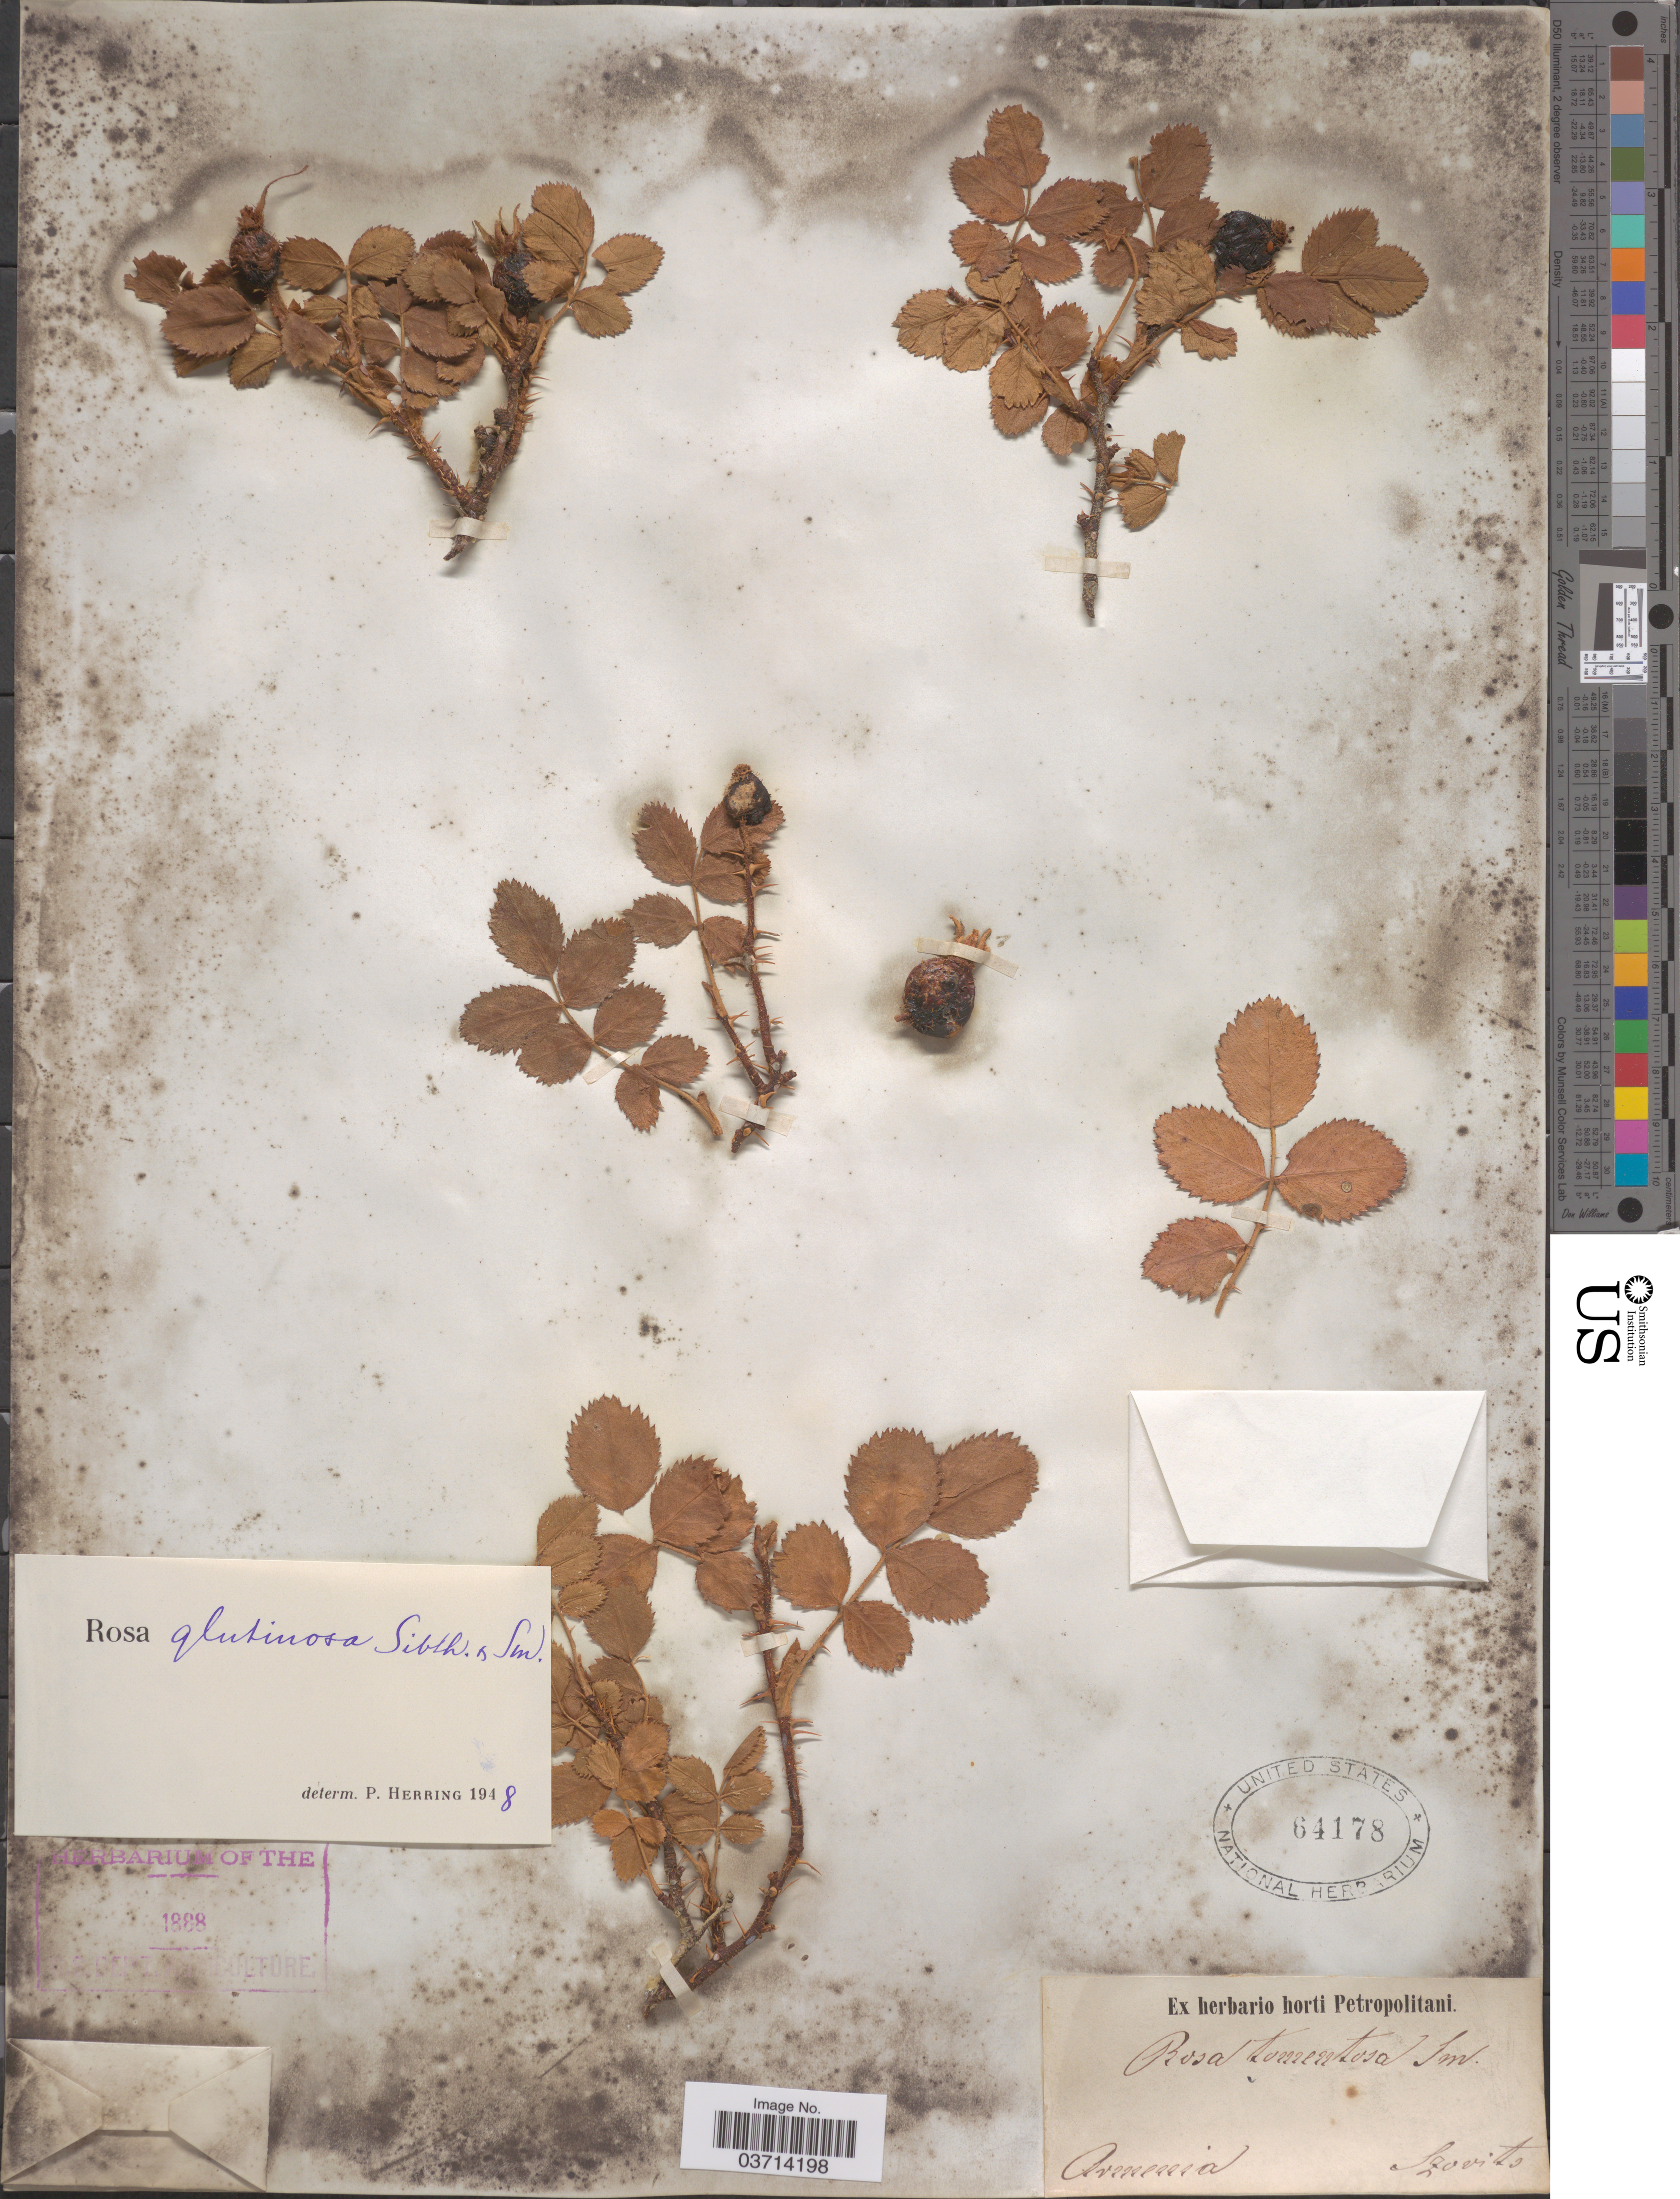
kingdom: Plantae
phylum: Tracheophyta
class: Magnoliopsida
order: Rosales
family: Rosaceae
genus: Rosa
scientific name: Rosa glutinosa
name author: Sibth. & Sm.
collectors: Szovits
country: Armenia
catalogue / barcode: US 64178